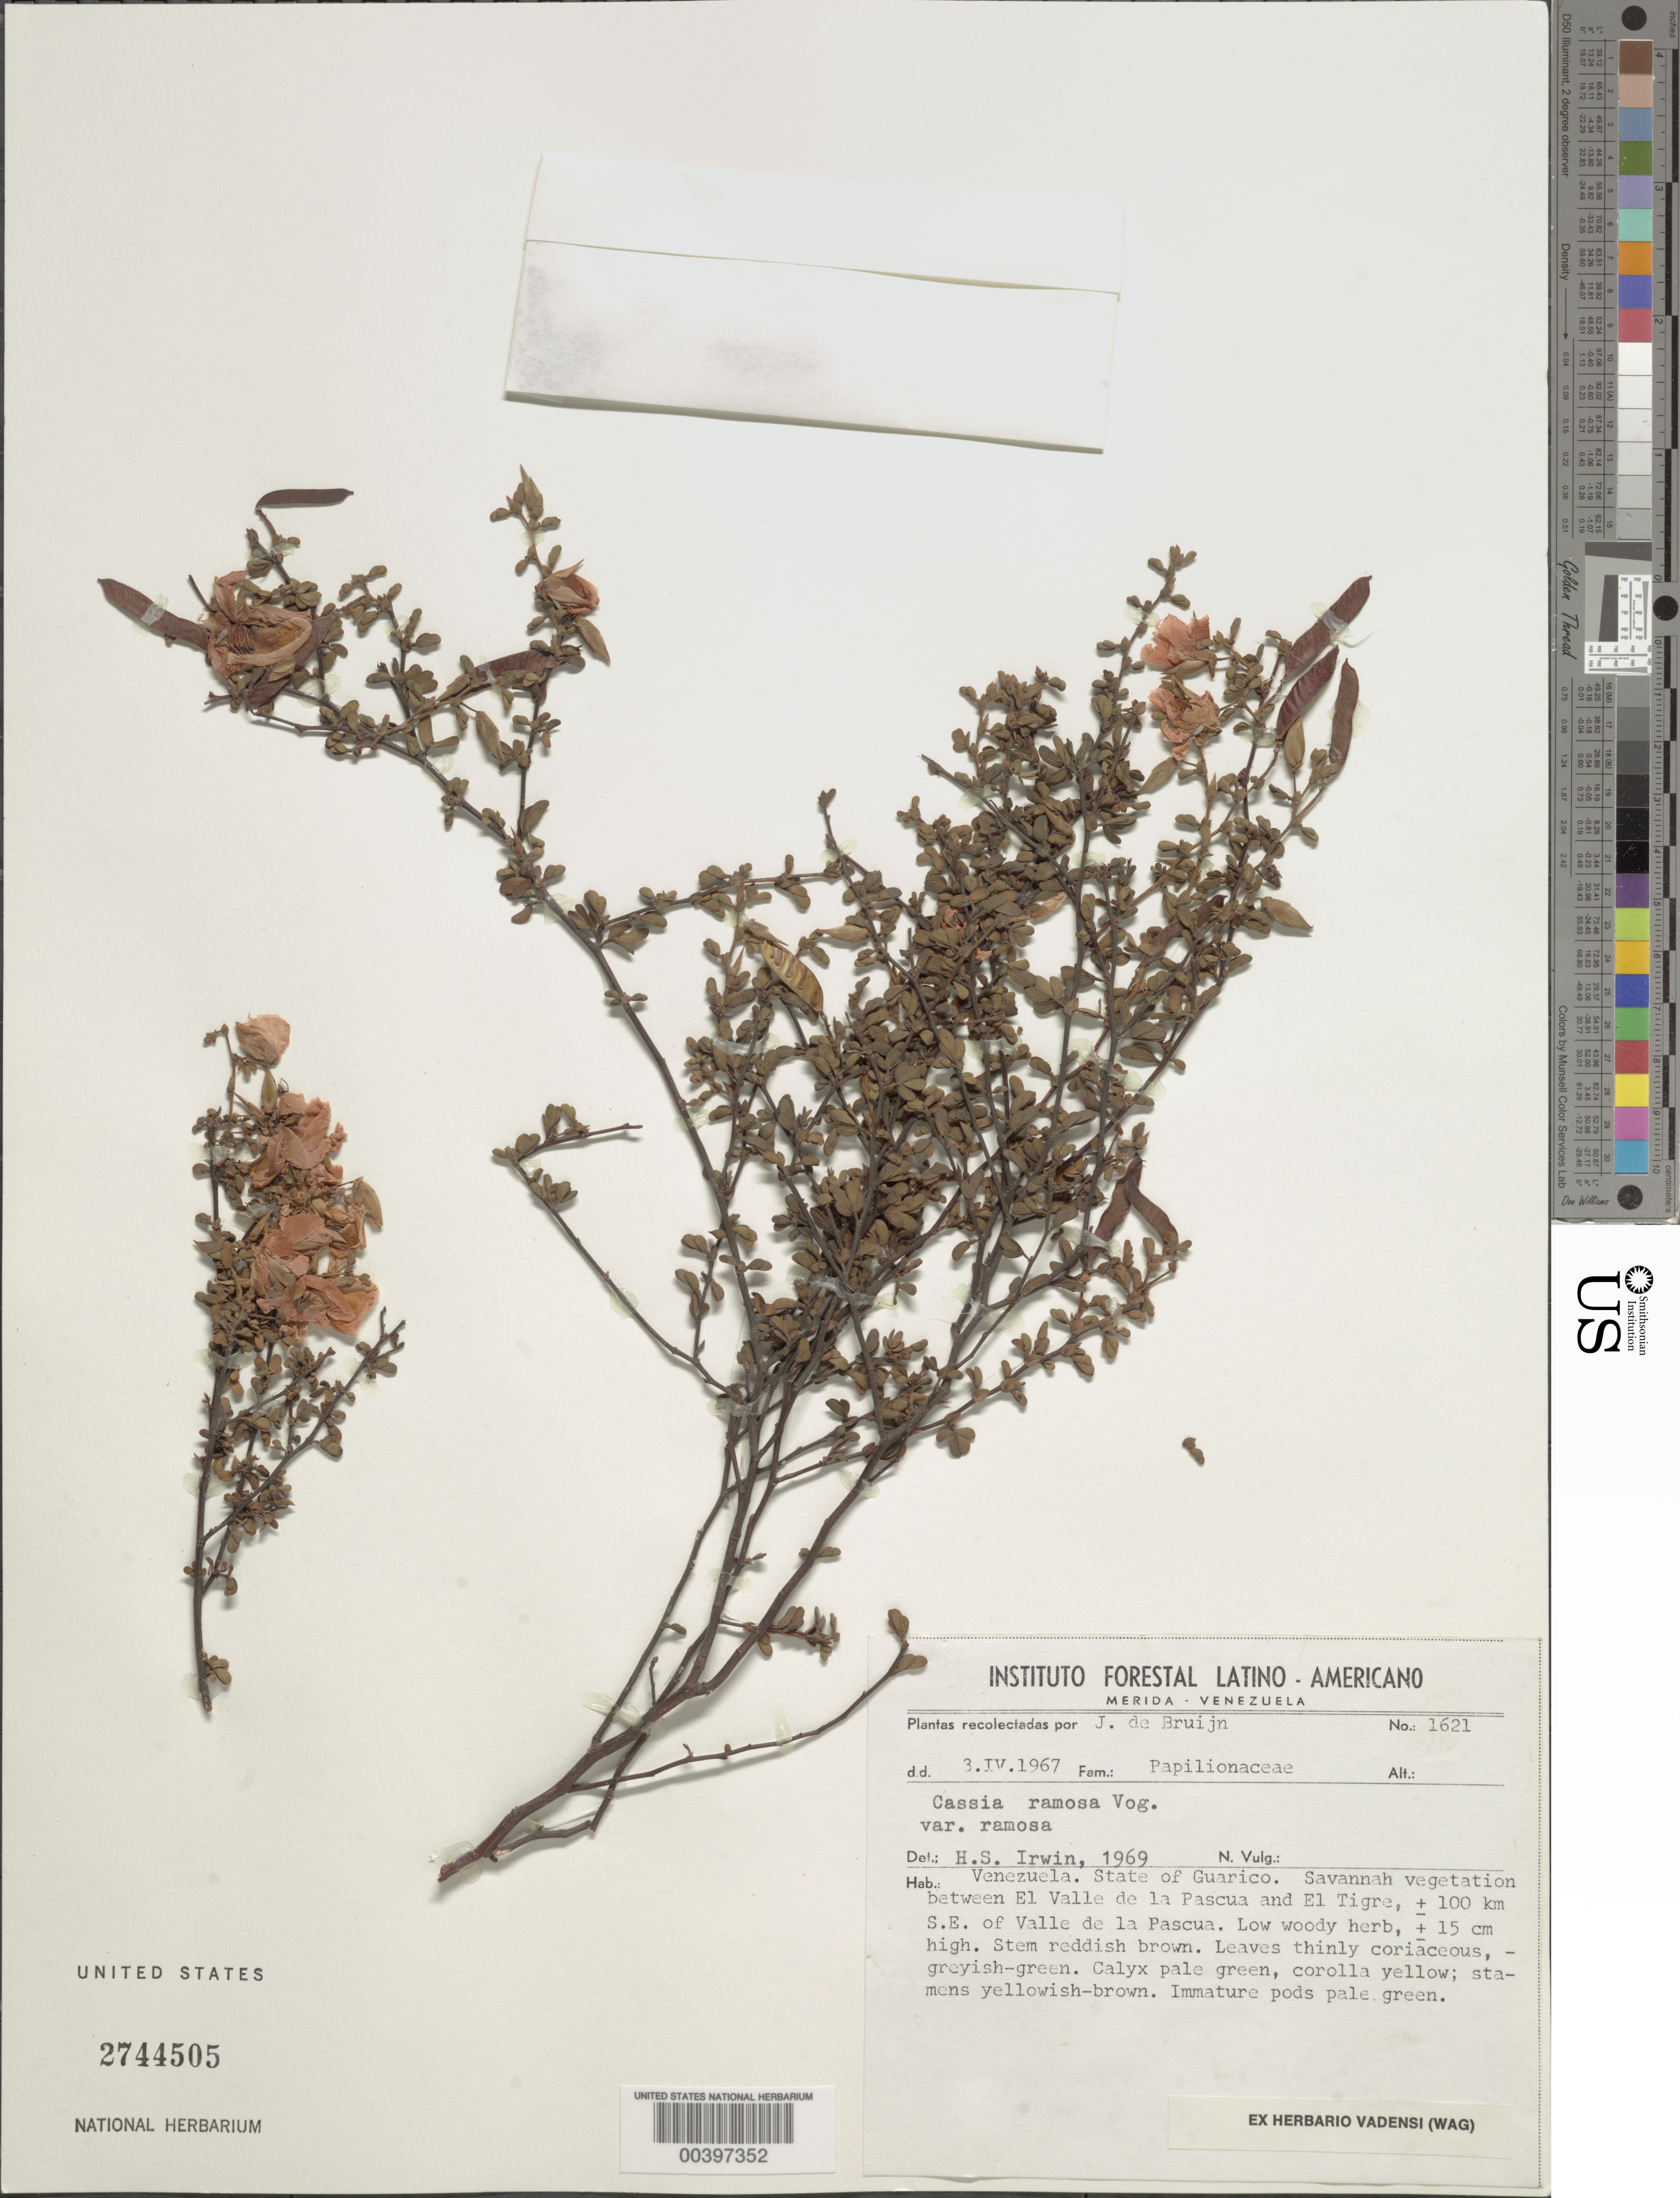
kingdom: Plantae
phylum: Tracheophyta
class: Magnoliopsida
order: Fabales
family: Fabaceae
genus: Chamaecrista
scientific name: Chamaecrista ramosa var. ramosa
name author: (Vogel) H.S. Irwin & Barneby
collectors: J. Bruijn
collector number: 1621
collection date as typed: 03 Apr 1967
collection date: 1967-04-03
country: Venezuela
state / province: Guárico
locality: Between el valle de la pascua and el tigre, 100 km se of valle de la pascua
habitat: Savannah vegetation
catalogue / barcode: US 2744505